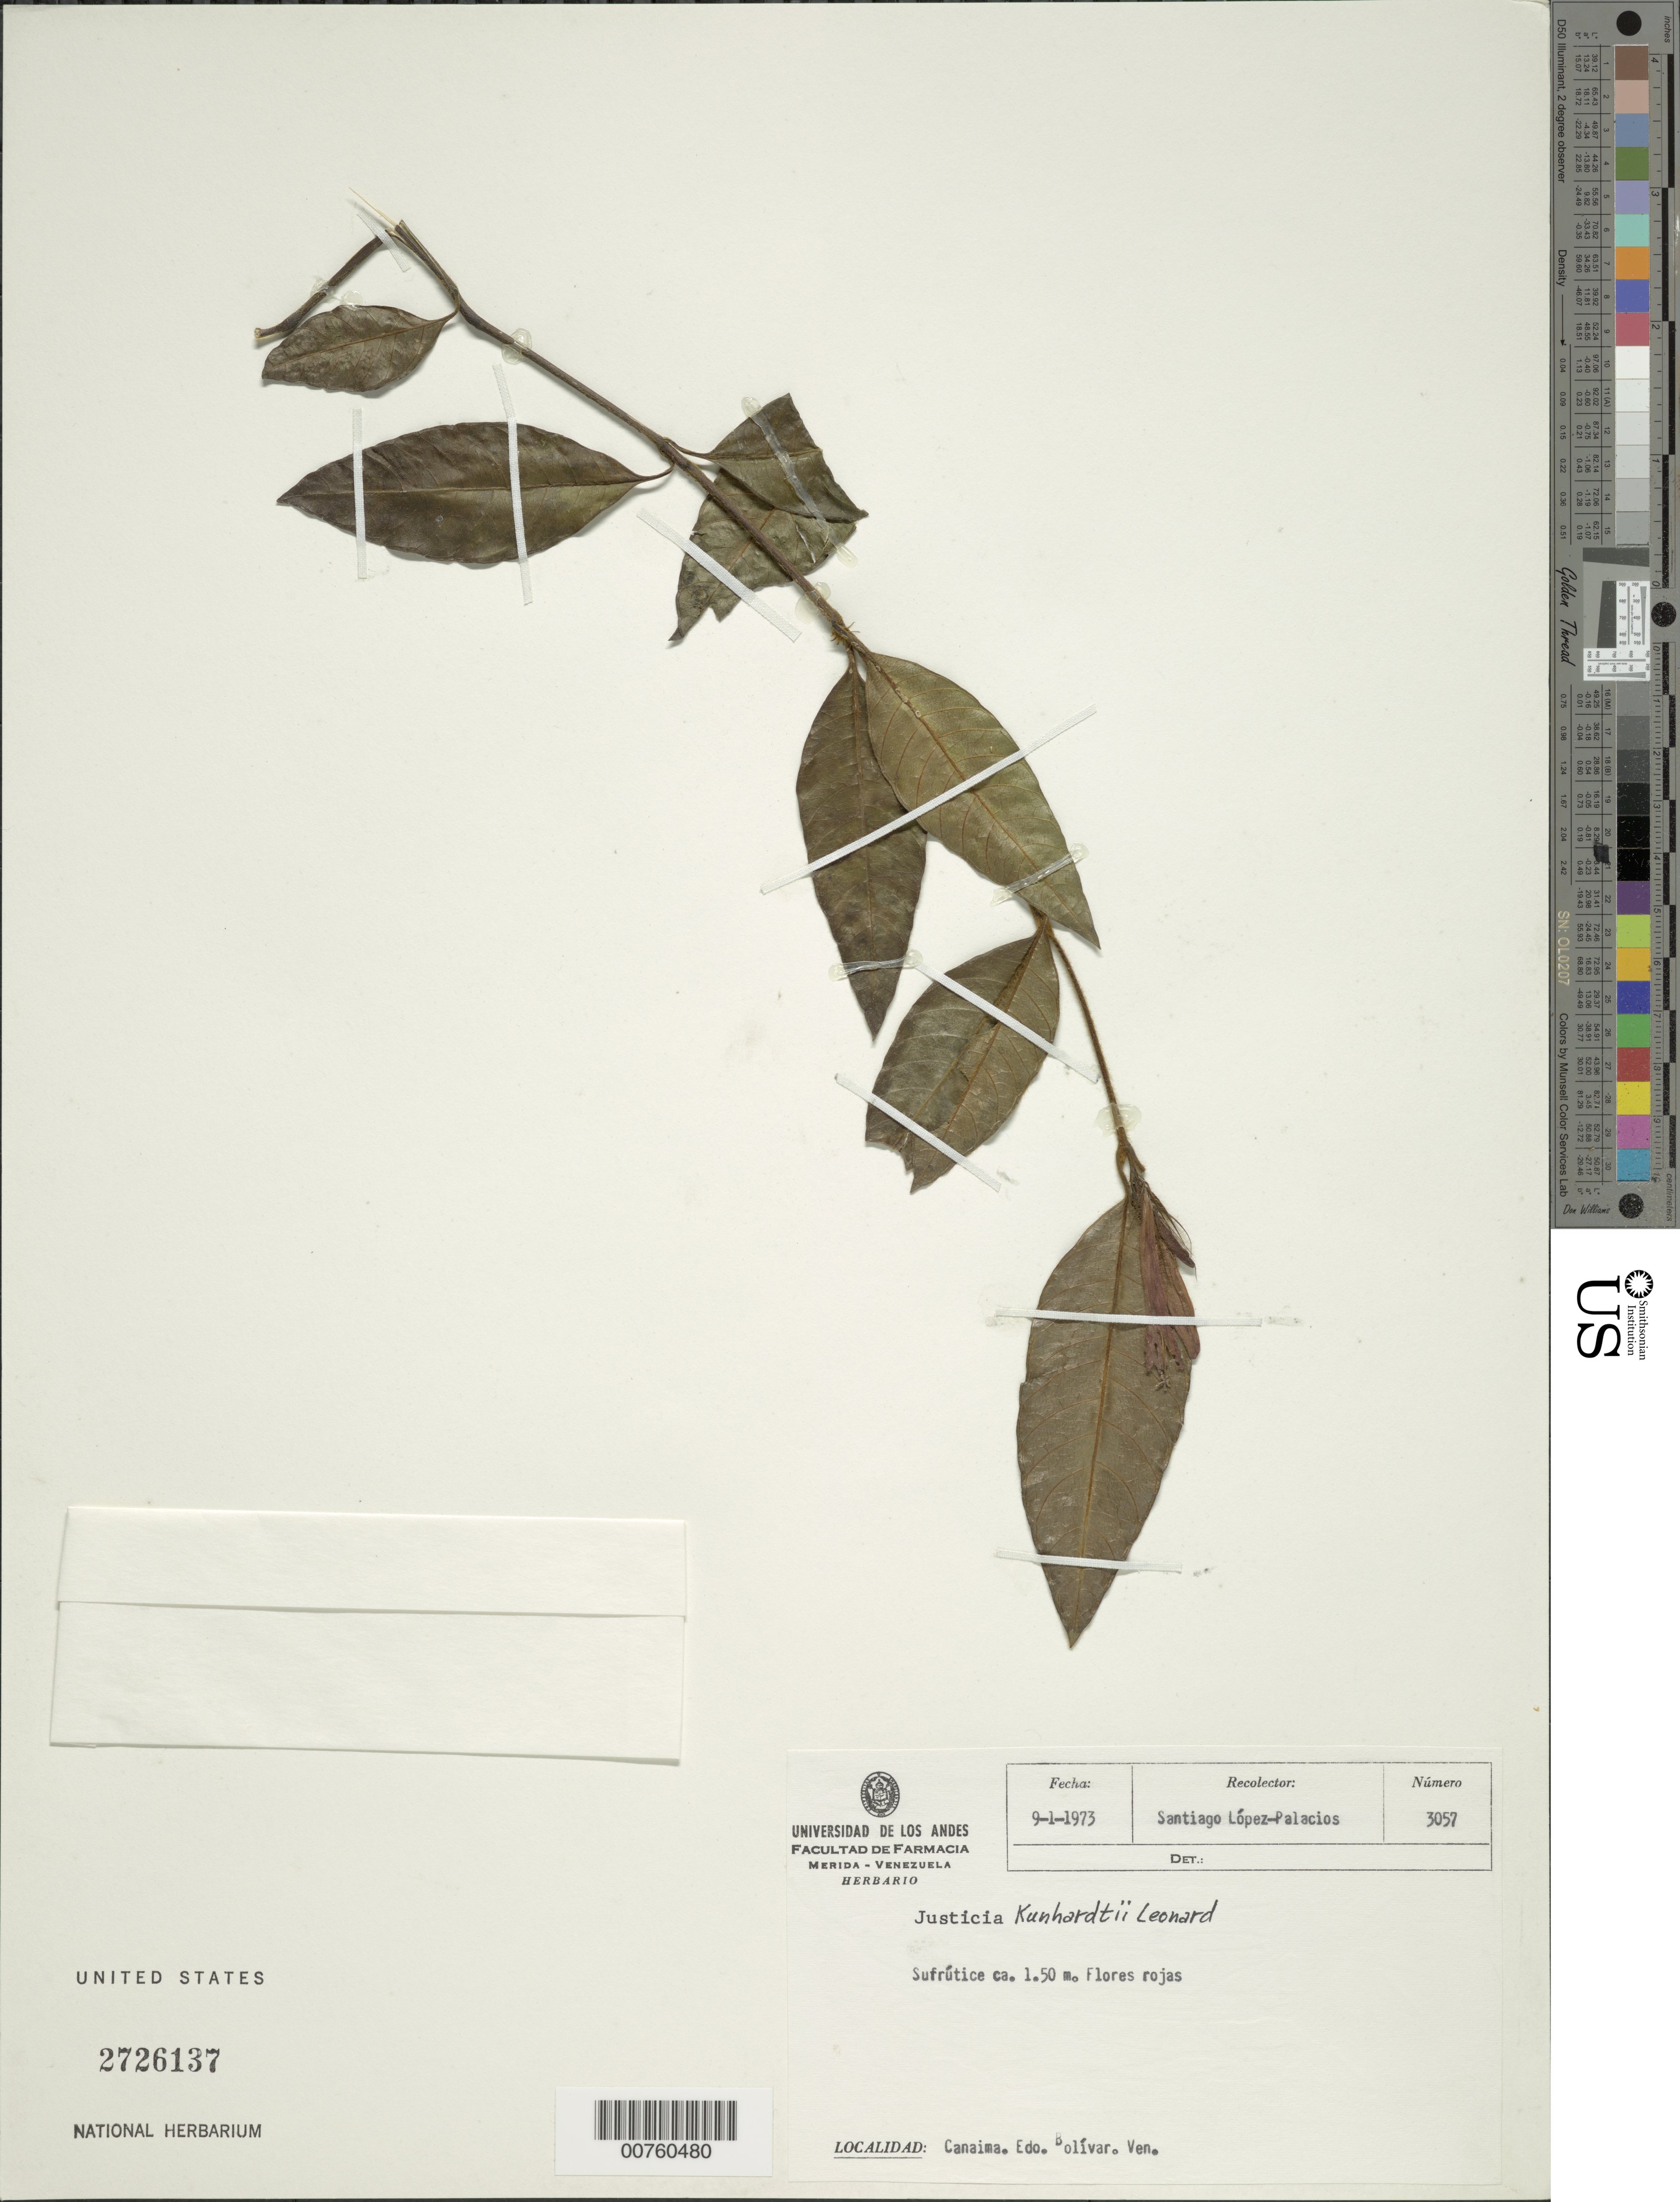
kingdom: Plantae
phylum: Tracheophyta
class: Magnoliopsida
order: Lamiales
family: Acanthaceae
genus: Justicia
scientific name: Justicia kunhardtii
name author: Leonard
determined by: Wasshausen, Dieter C., (BOT), Smithsonian Institution - National Museum of Natural History (UNITED STATES)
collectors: S. López-Palacios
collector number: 3057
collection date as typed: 9-Jan-73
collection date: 1973-01-09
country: Venezuela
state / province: Bolívar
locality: Canaima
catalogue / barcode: US 2726137